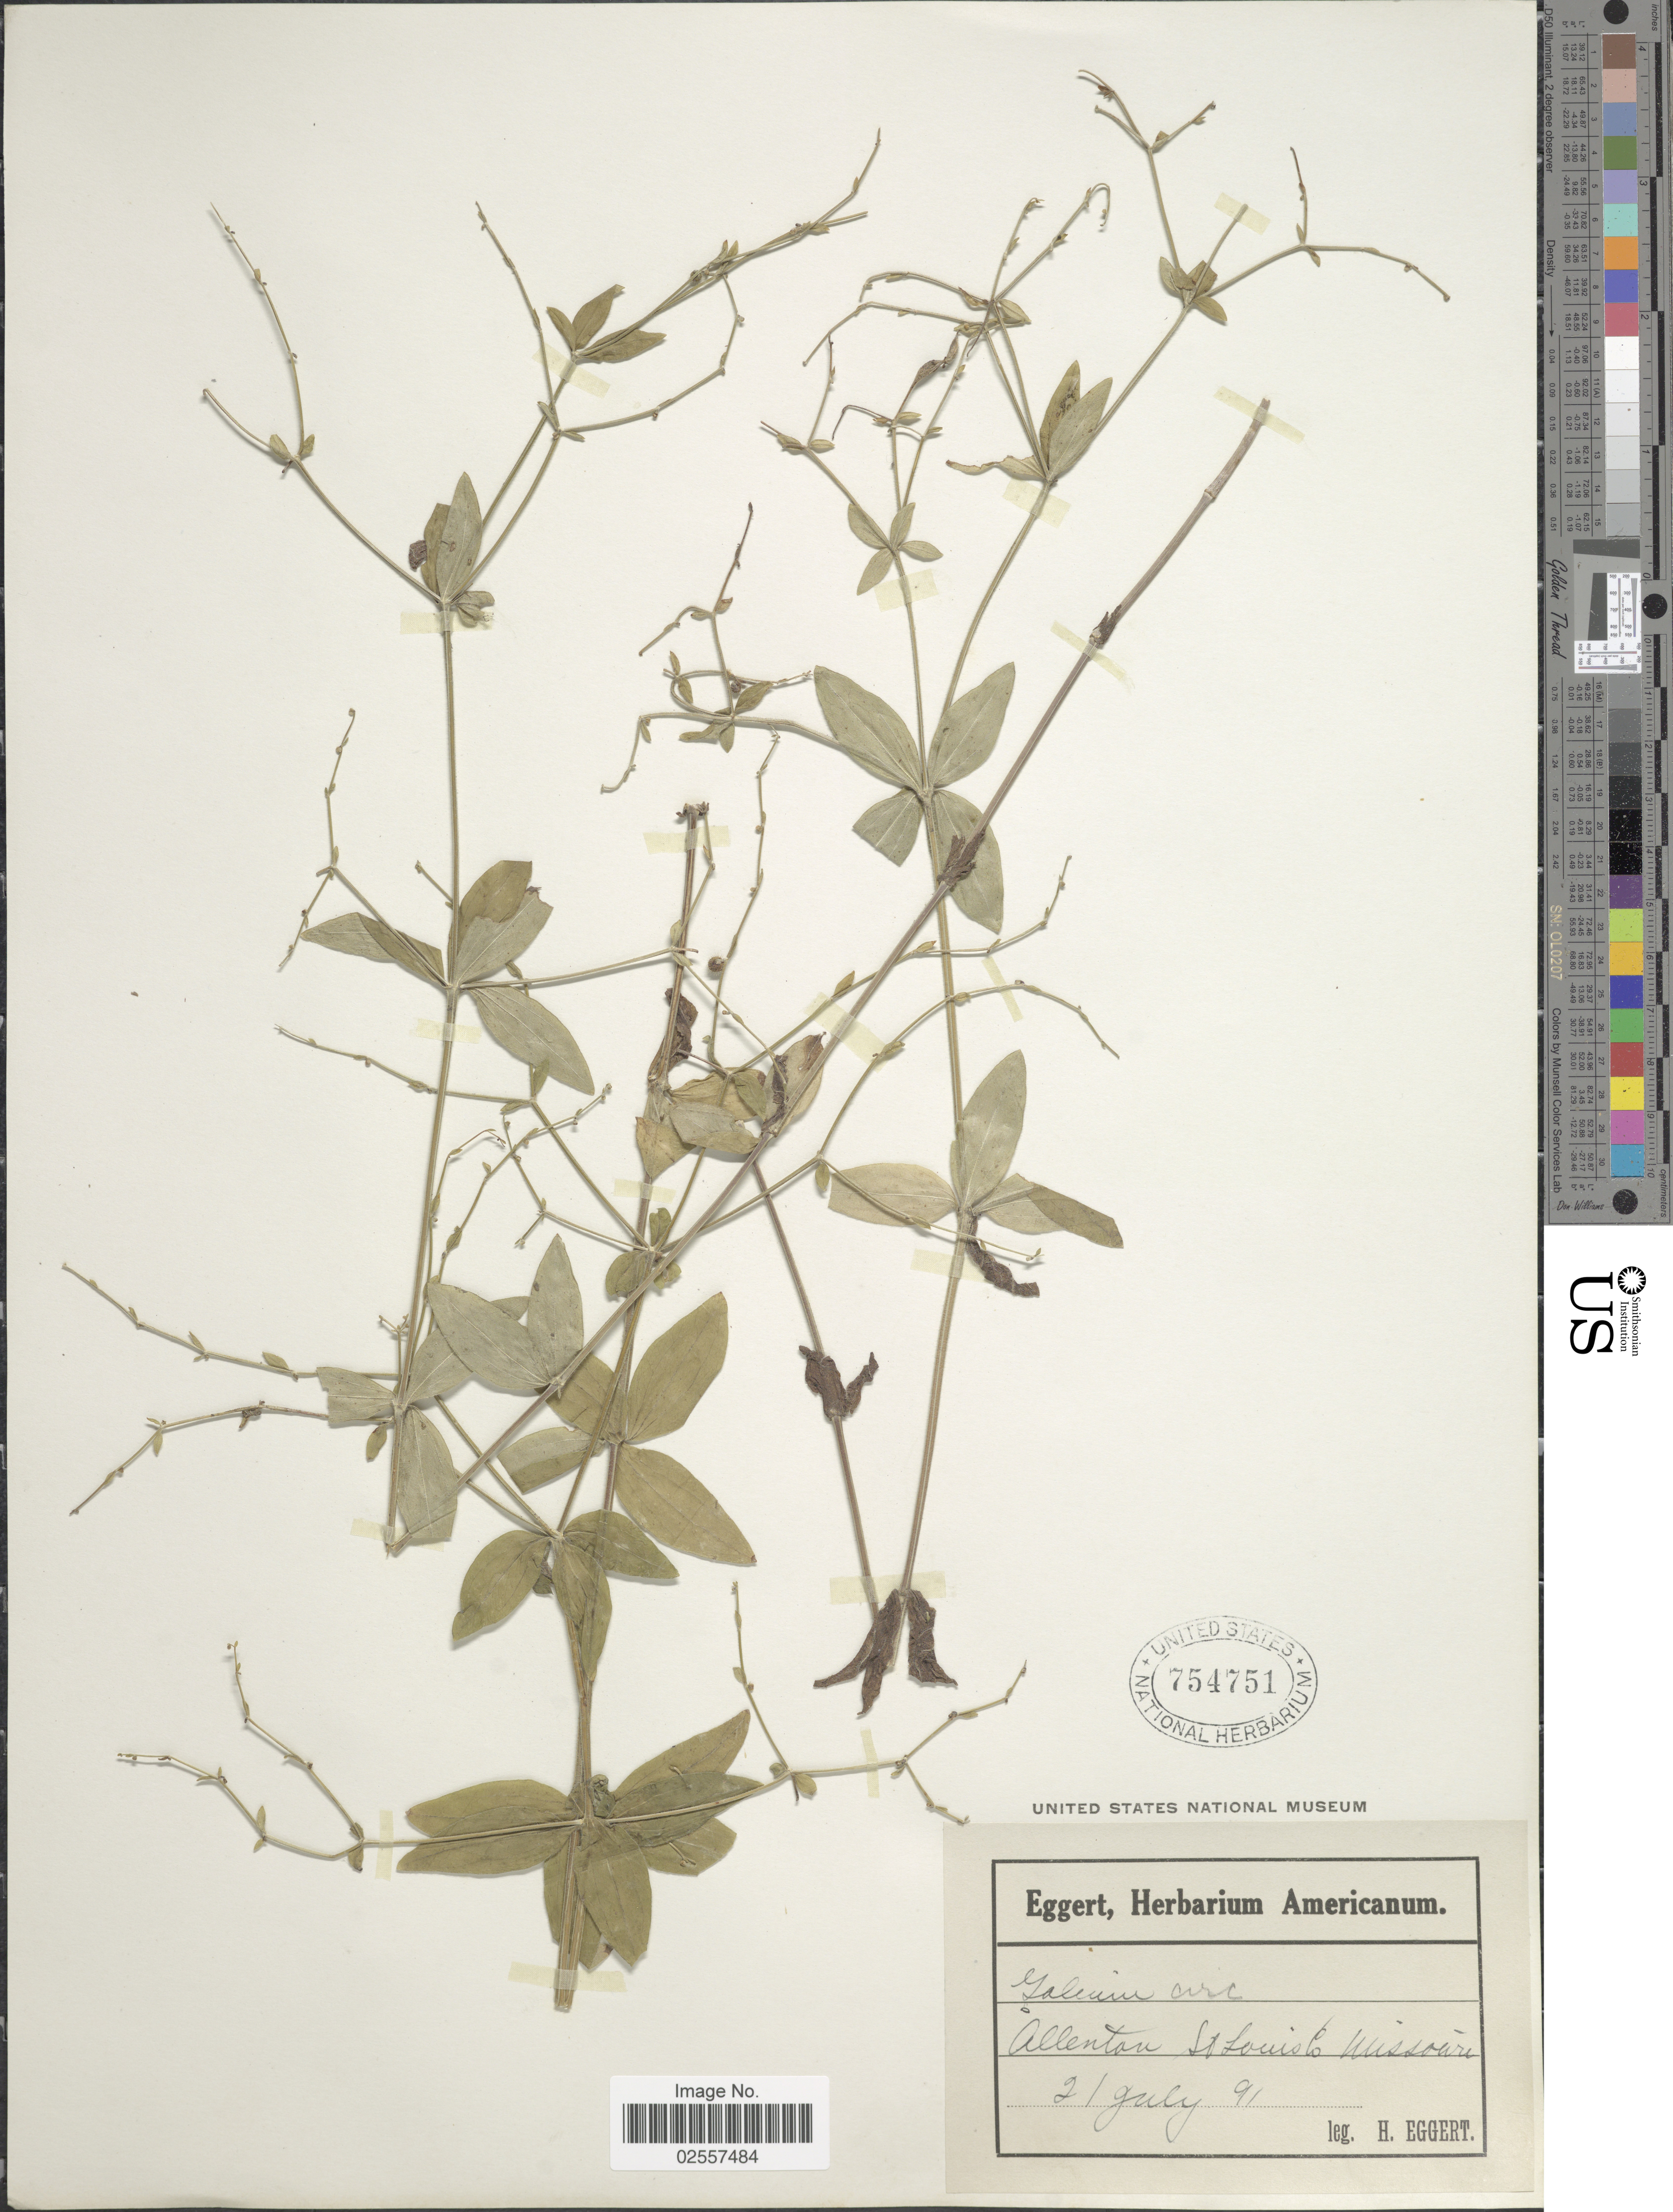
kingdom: Plantae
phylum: Tracheophyta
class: Magnoliopsida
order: Gentianales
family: Rubiaceae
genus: Galium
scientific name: Galium circaezans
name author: Michx.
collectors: H. Eggert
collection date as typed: Transcribed d/m/y: 21/7/91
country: United States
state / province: Missouri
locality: Allenton St. Louis Co.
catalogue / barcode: US 754751